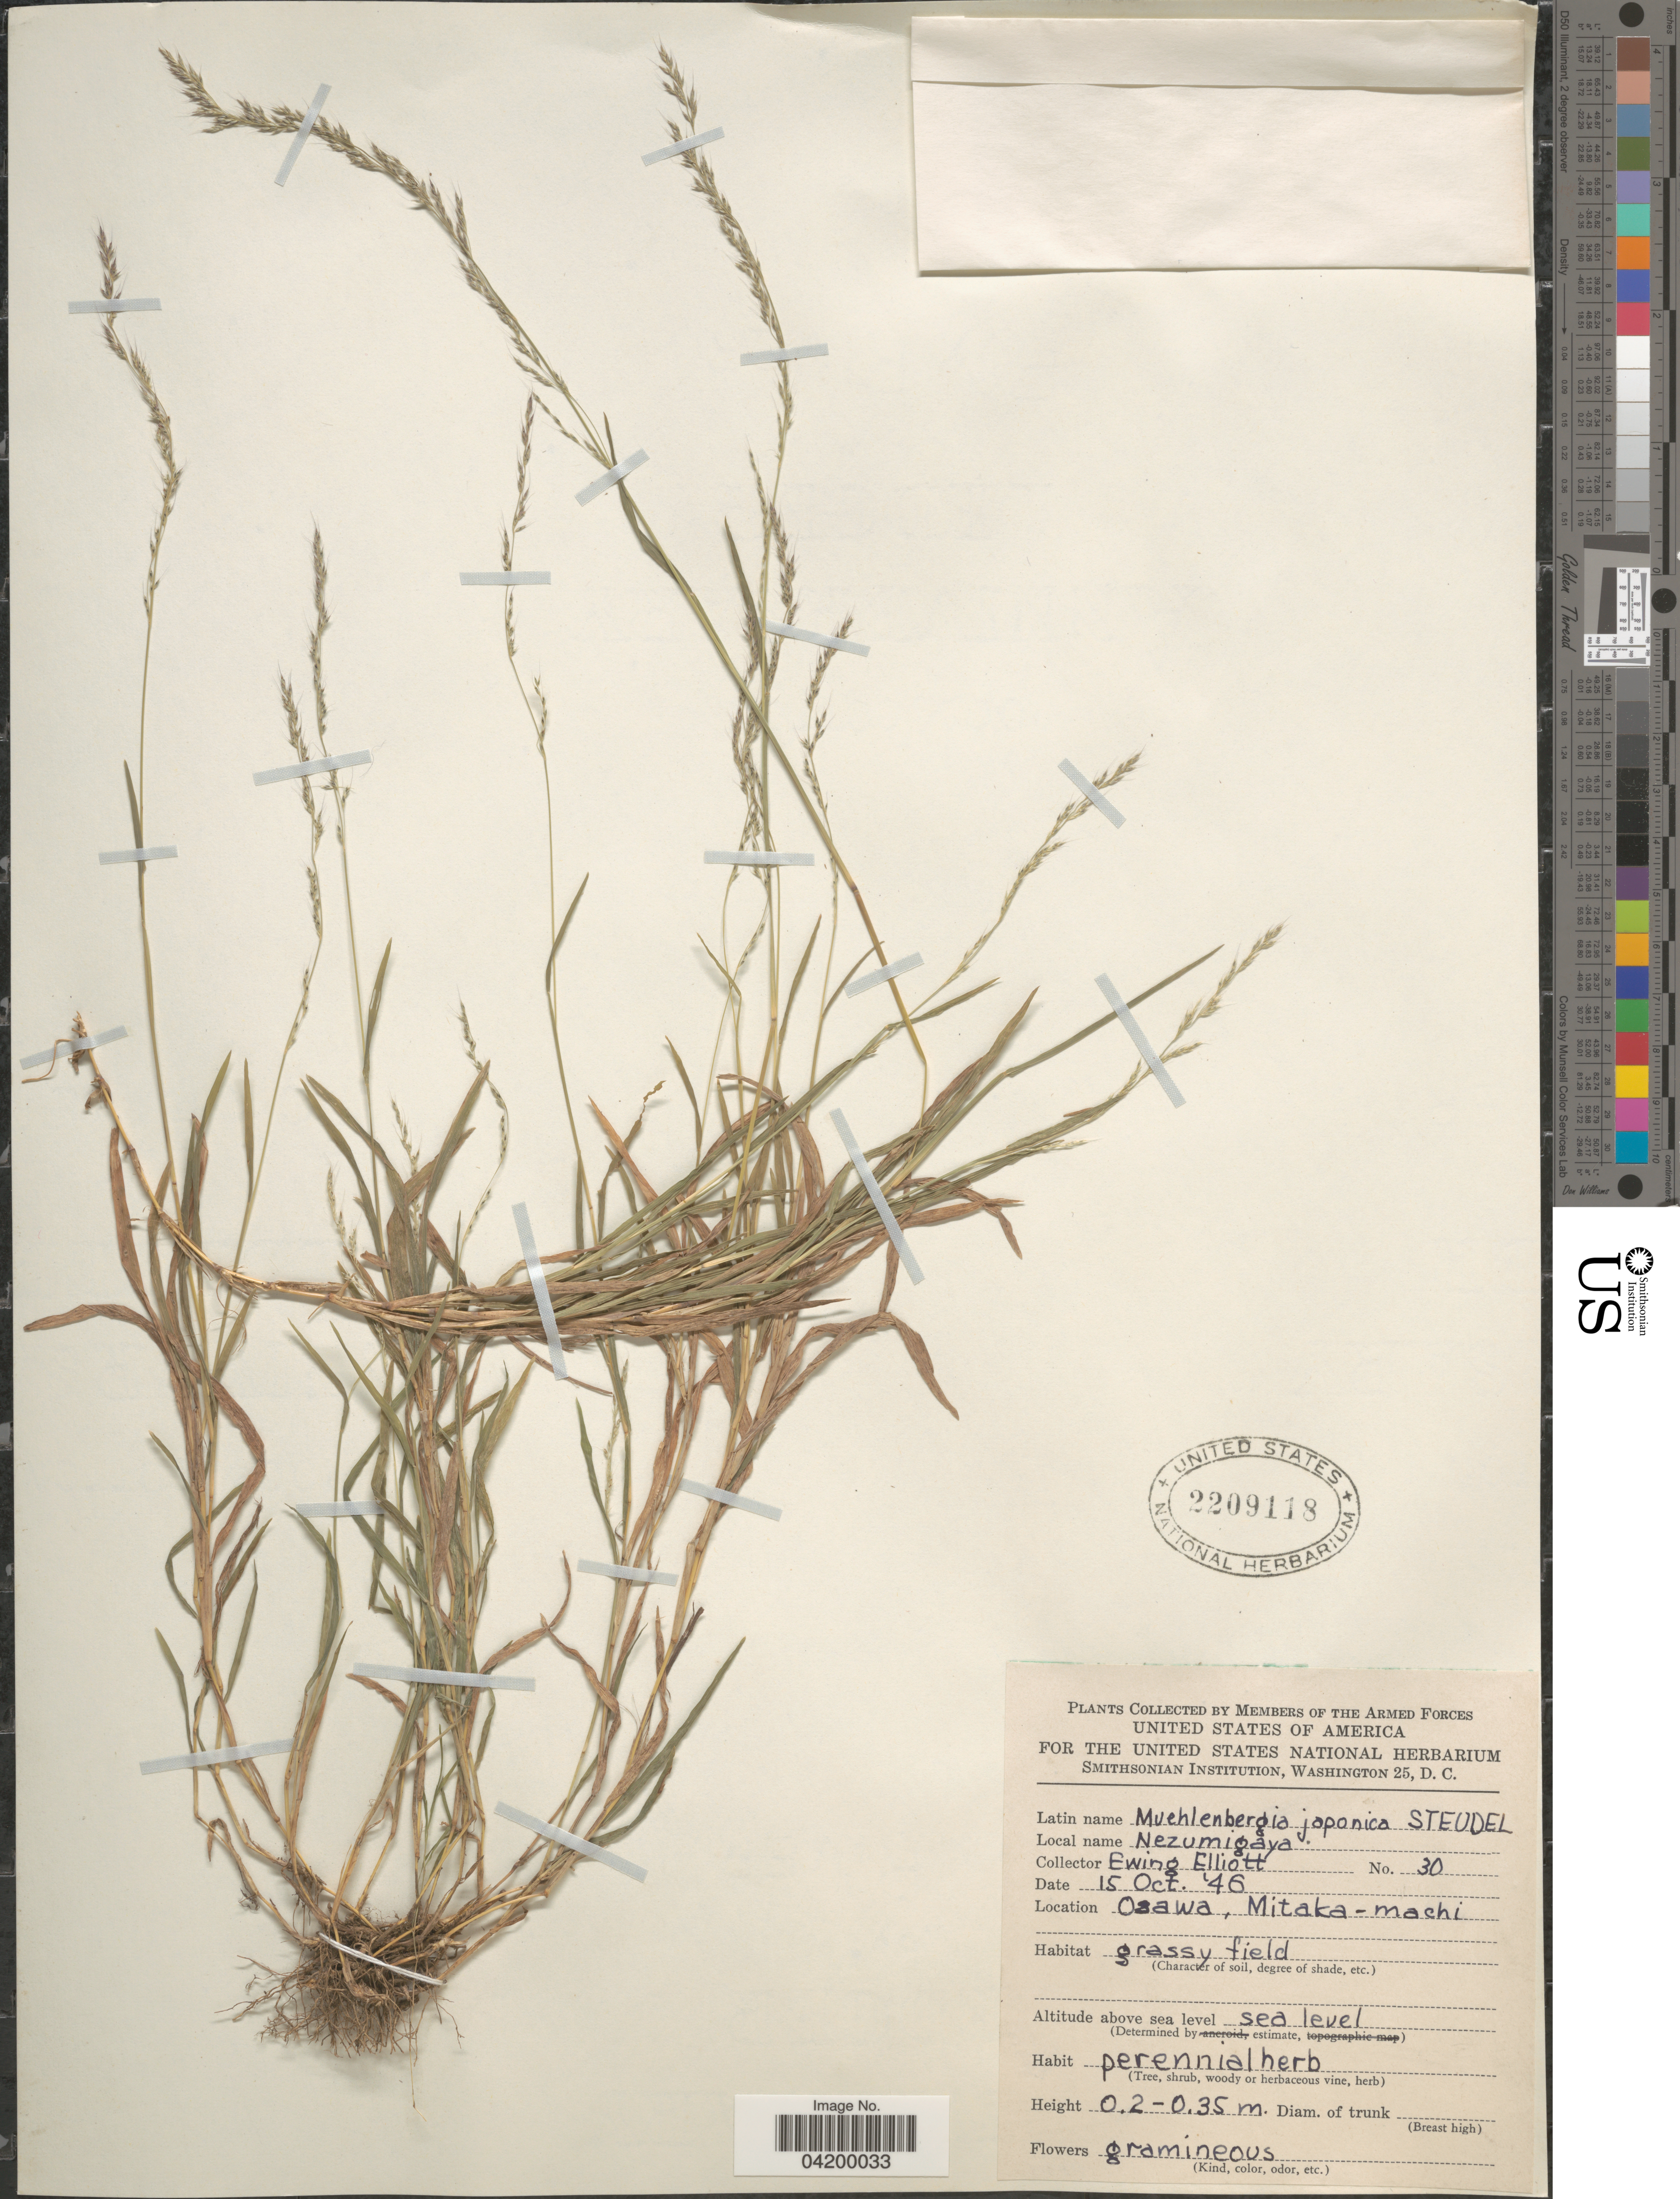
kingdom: Plantae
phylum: Tracheophyta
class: Liliopsida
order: Poales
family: Poaceae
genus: Muhlenbergia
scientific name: Muhlenbergia japonica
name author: Steud.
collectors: E. Elliott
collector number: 30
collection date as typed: Transcribed d/m/y: 15/10/46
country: Japan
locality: Osawa, Mitaka-machi.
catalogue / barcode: US 2209118